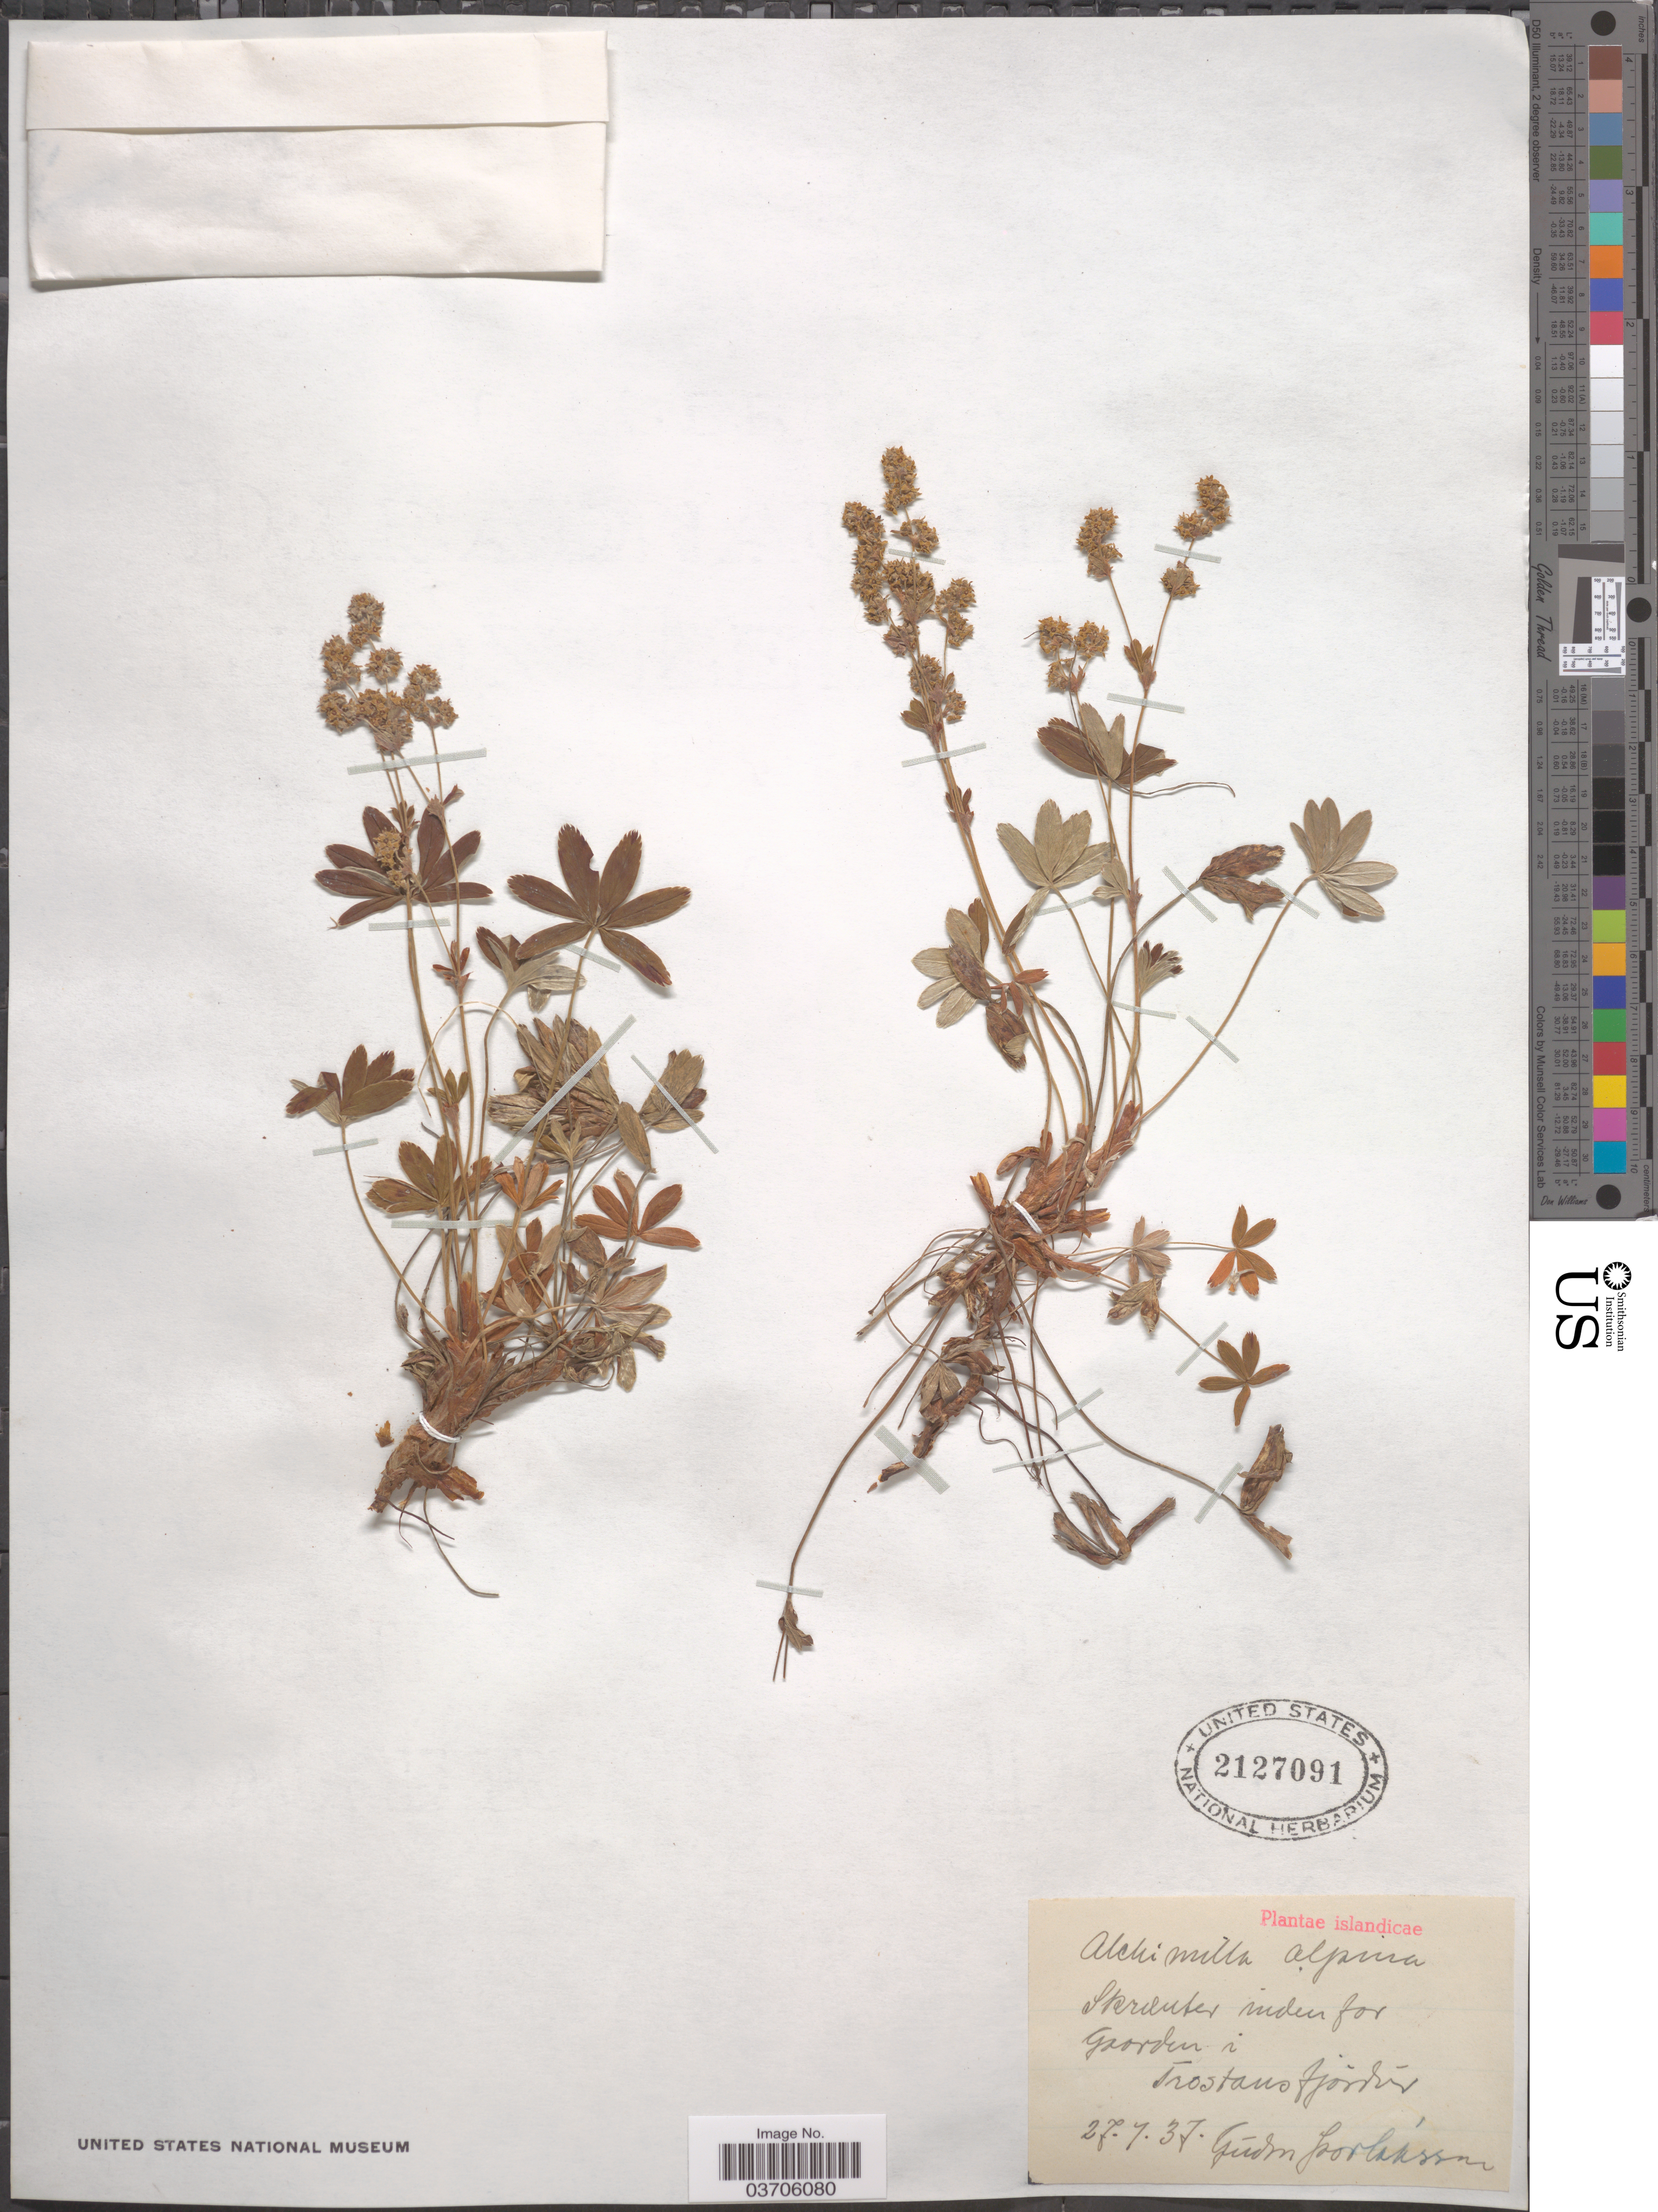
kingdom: Plantae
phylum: Tracheophyta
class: Magnoliopsida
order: Rosales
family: Rosaceae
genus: Alchemilla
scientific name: Alchemilla alpina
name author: L.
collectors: G. Porlaksson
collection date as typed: Transcribed d/m/y: 27/7/37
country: Iceland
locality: Skrautás inden for Grorden i Trostansfjörður. [interpreted]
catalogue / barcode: US 2127091